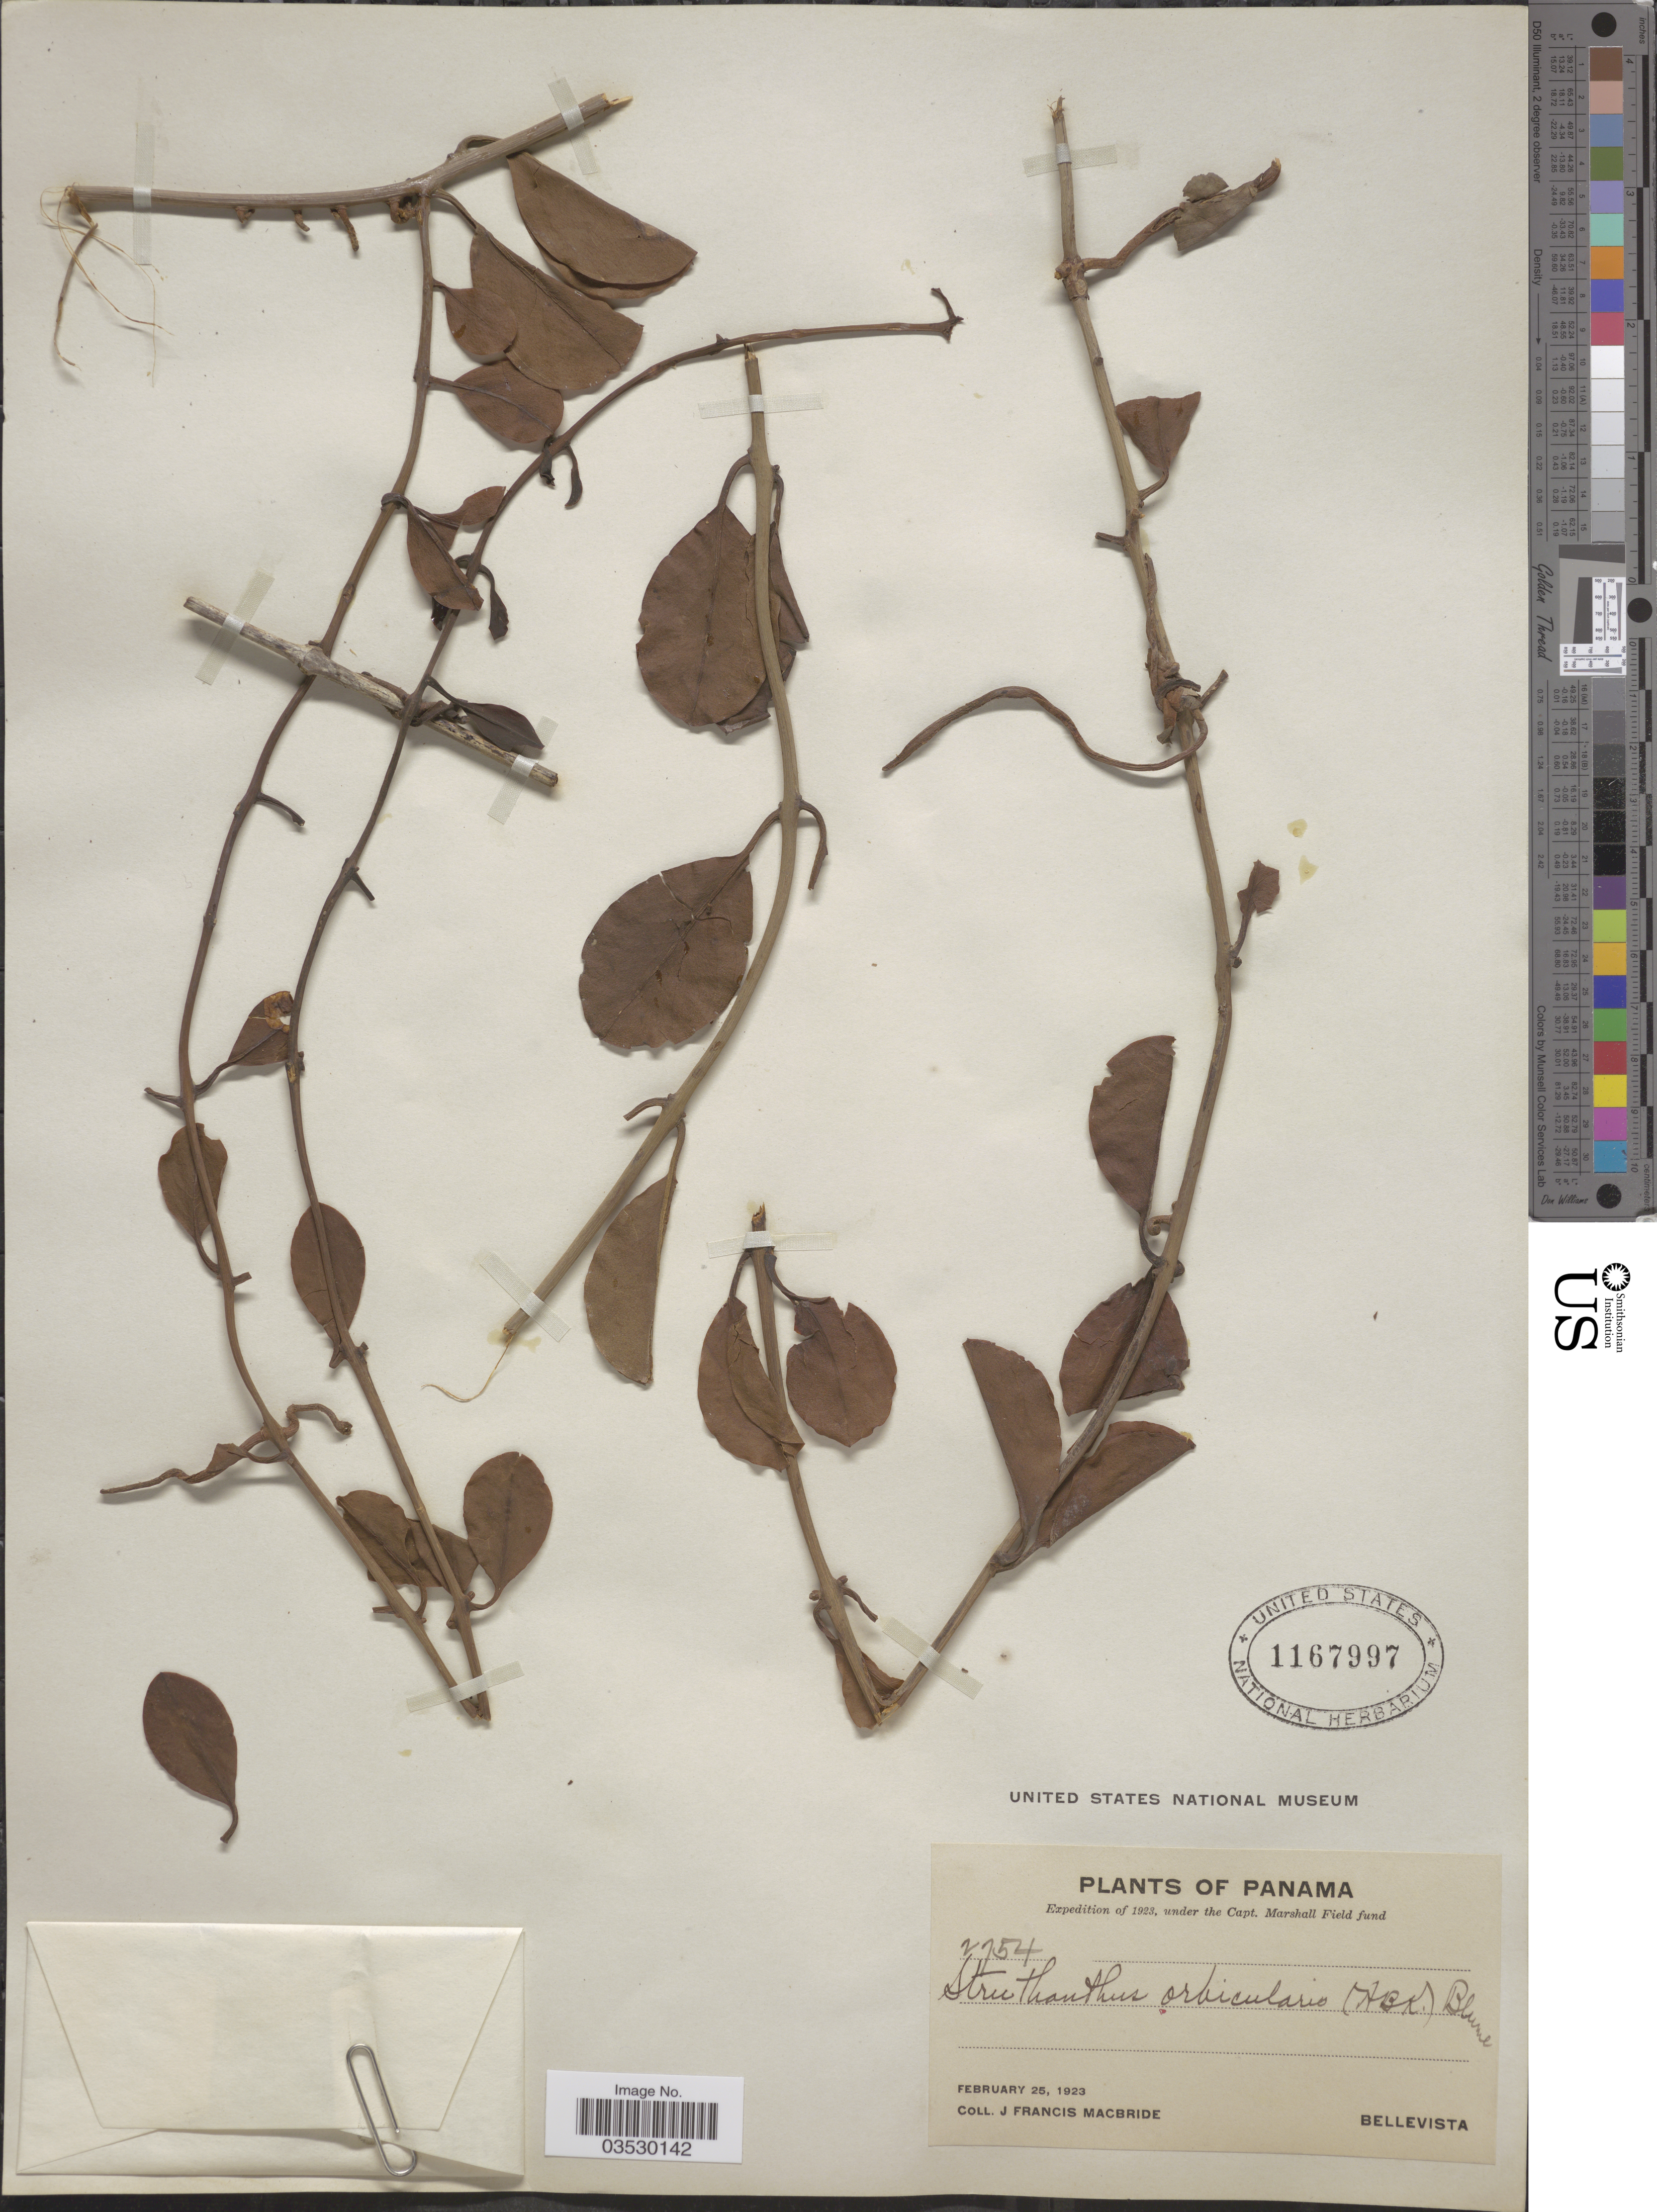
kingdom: Plantae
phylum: Tracheophyta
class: Magnoliopsida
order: Santalales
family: Loranthaceae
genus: Struthanthus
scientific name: Struthanthus orbicularis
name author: (Kunth) Blume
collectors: J. F. Macbride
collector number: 2754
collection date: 1923-02-25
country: Panama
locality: Bellevista.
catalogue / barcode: US 1167997